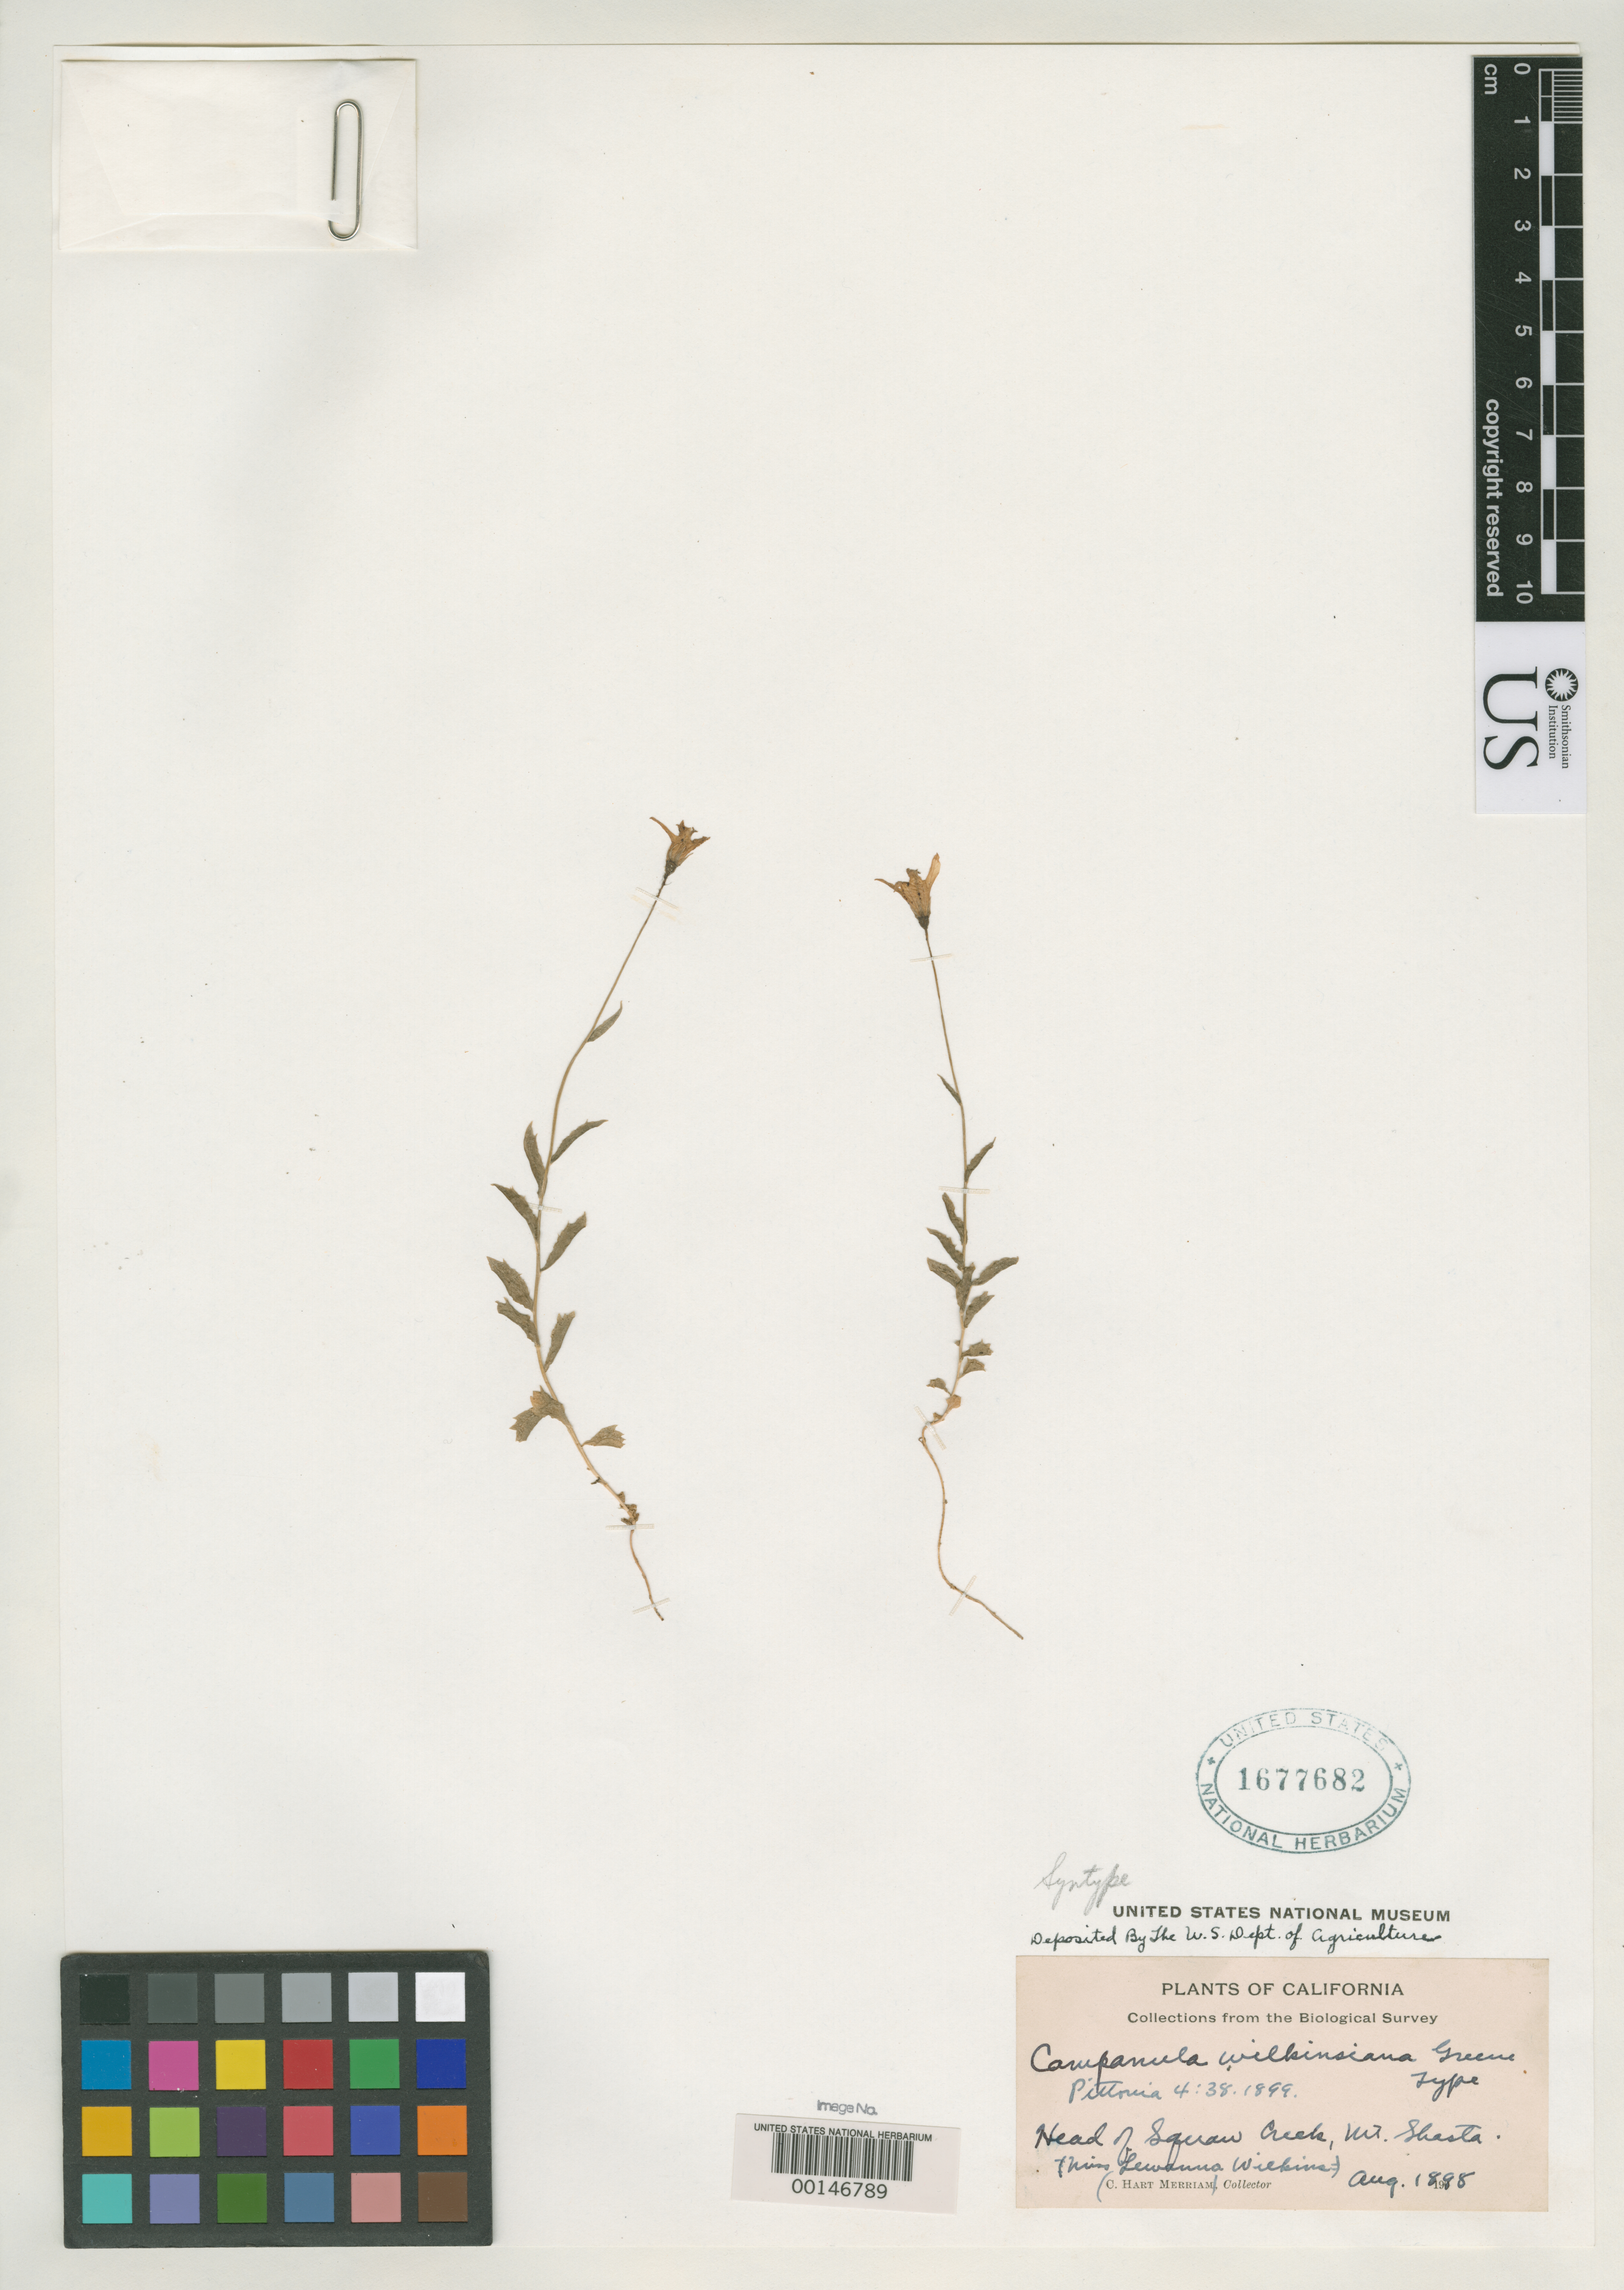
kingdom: Plantae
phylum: Tracheophyta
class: Magnoliopsida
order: Asterales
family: Campanulaceae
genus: Campanula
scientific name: Campanula wilkinsiana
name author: Greene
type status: Syntype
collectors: L. Wilkins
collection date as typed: Aug 1898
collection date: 1898-08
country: United States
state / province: California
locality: Head of Squaw Creek, Mt. Shasta.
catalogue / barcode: US 1677682